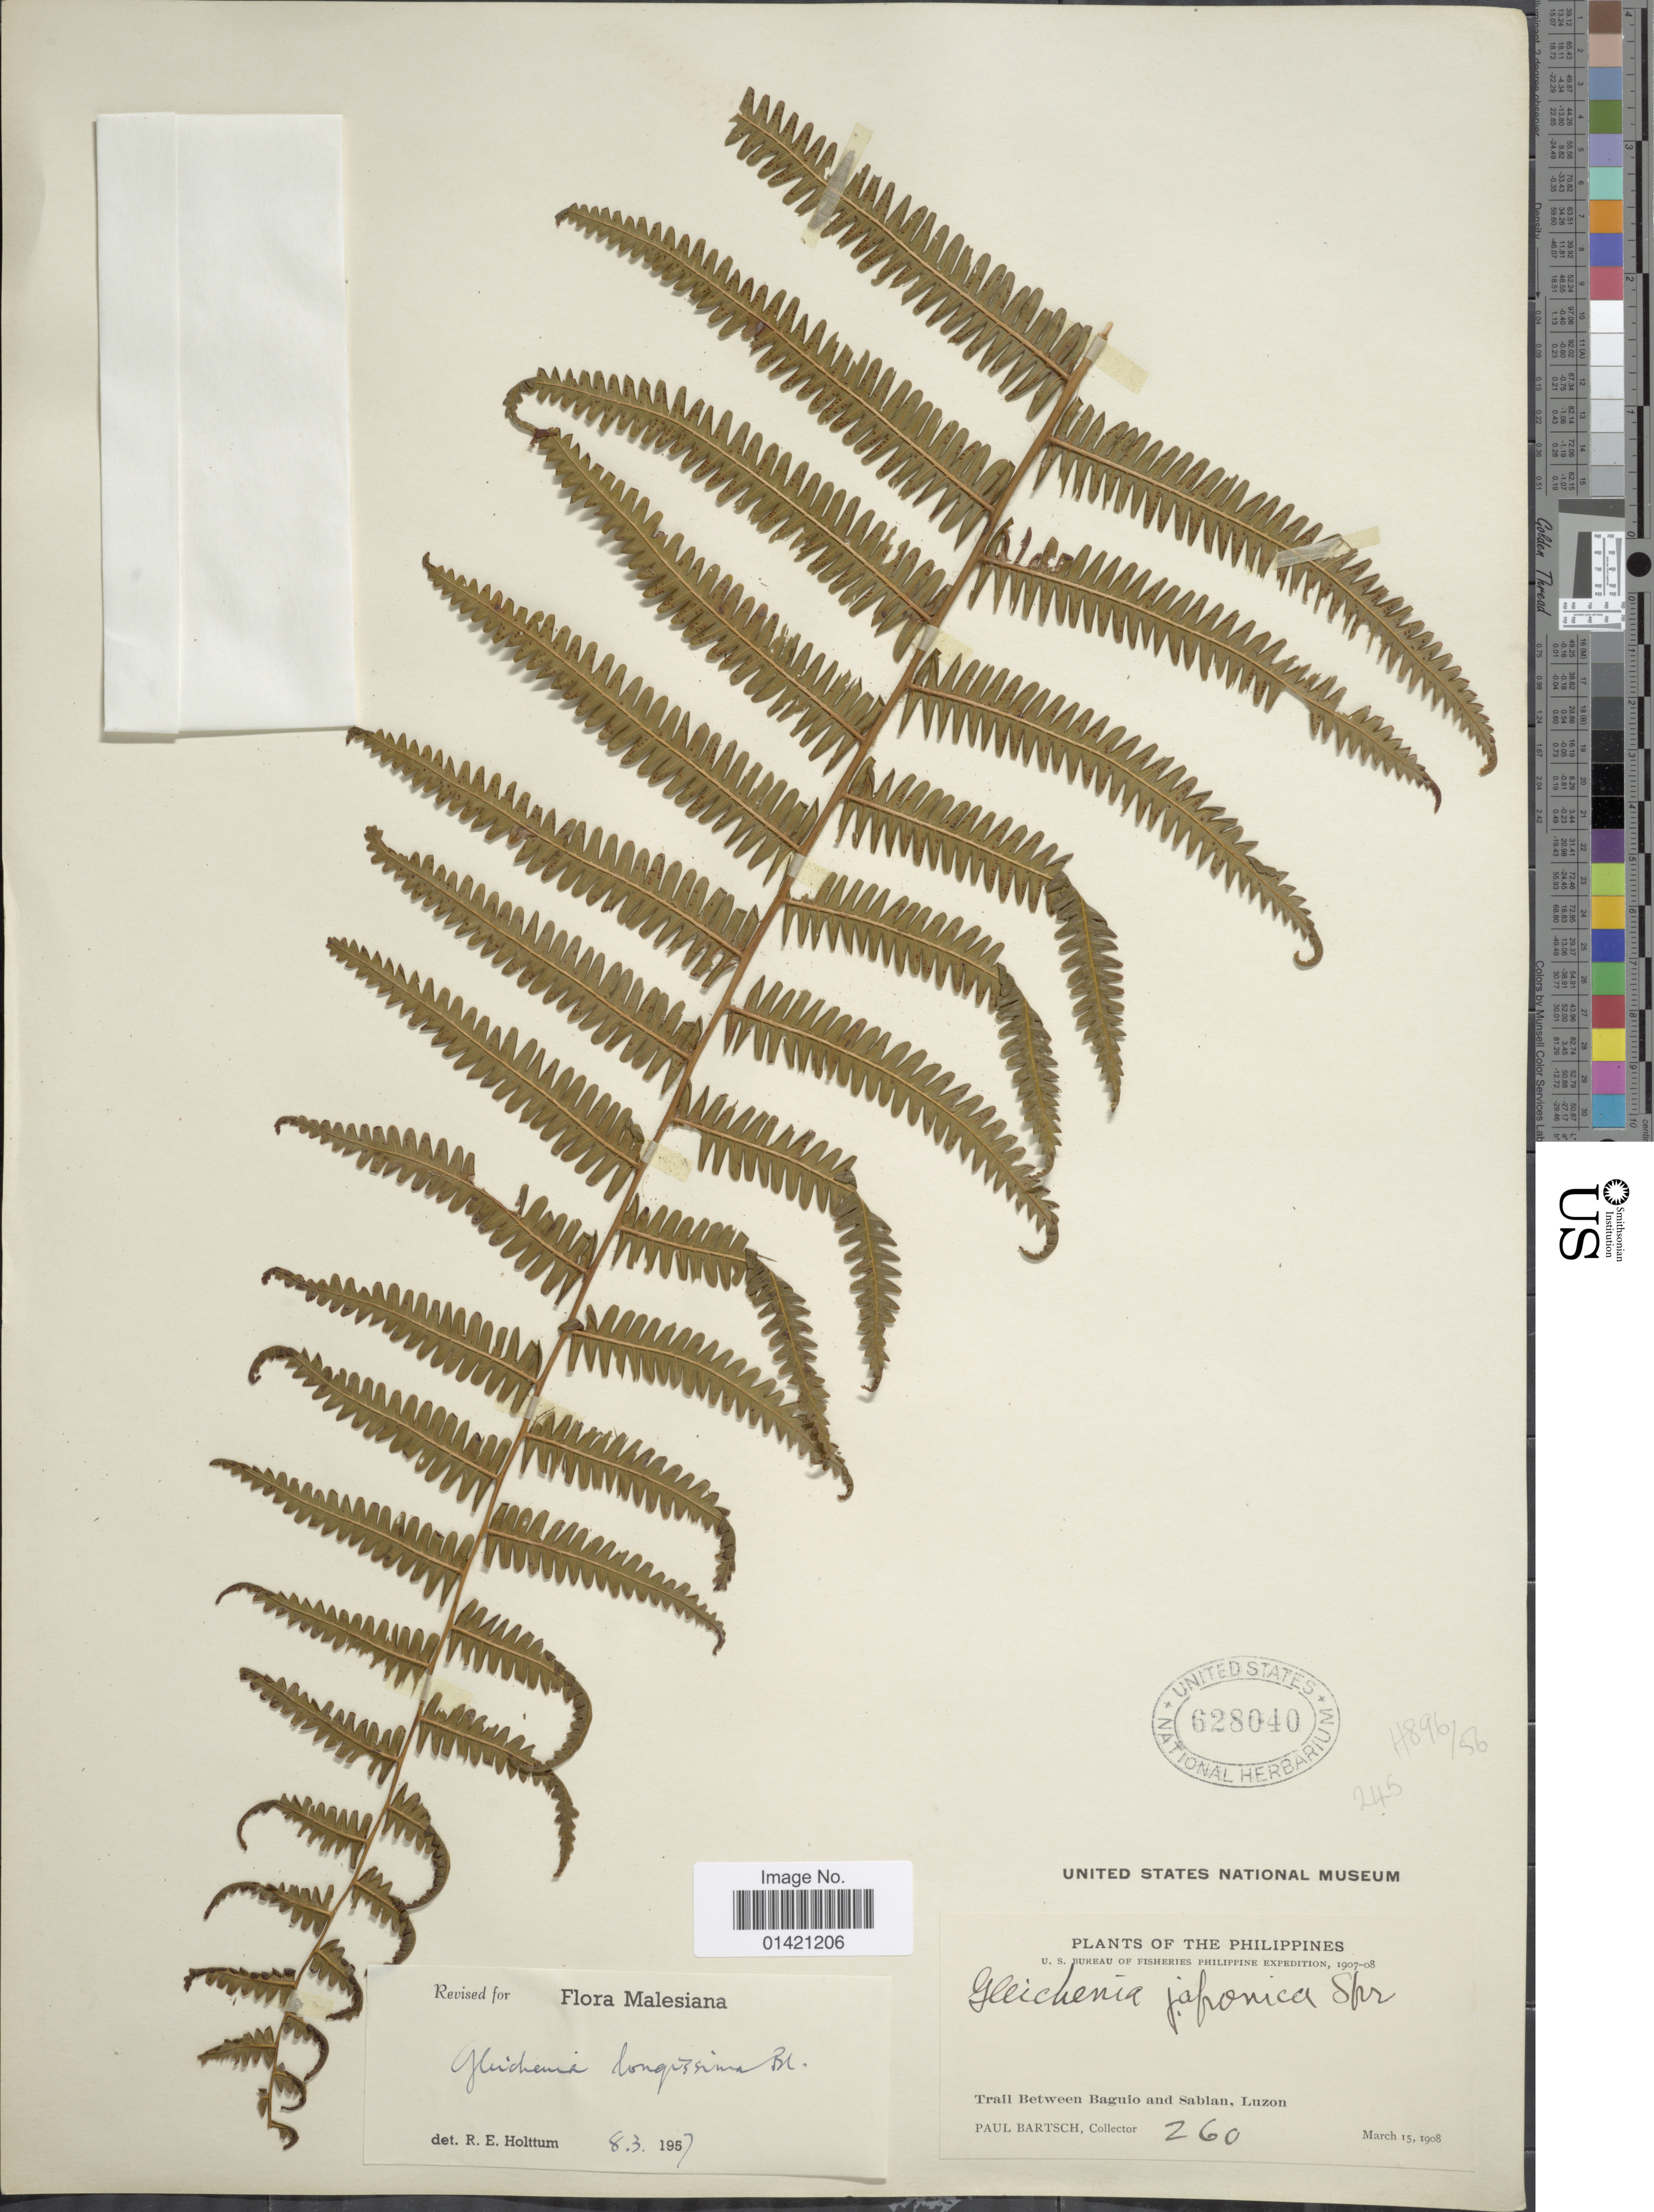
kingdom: Plantae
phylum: Tracheophyta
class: Polypodiopsida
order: Gleicheniales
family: Gleicheniaceae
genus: Diplopterygium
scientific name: Diplopterygium longissimum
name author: (Blume) Nakai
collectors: P. Bartsch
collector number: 260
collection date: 1908-03-15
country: Philippines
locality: Trail between Baguio and Sablan, Luzon.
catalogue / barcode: US 628040